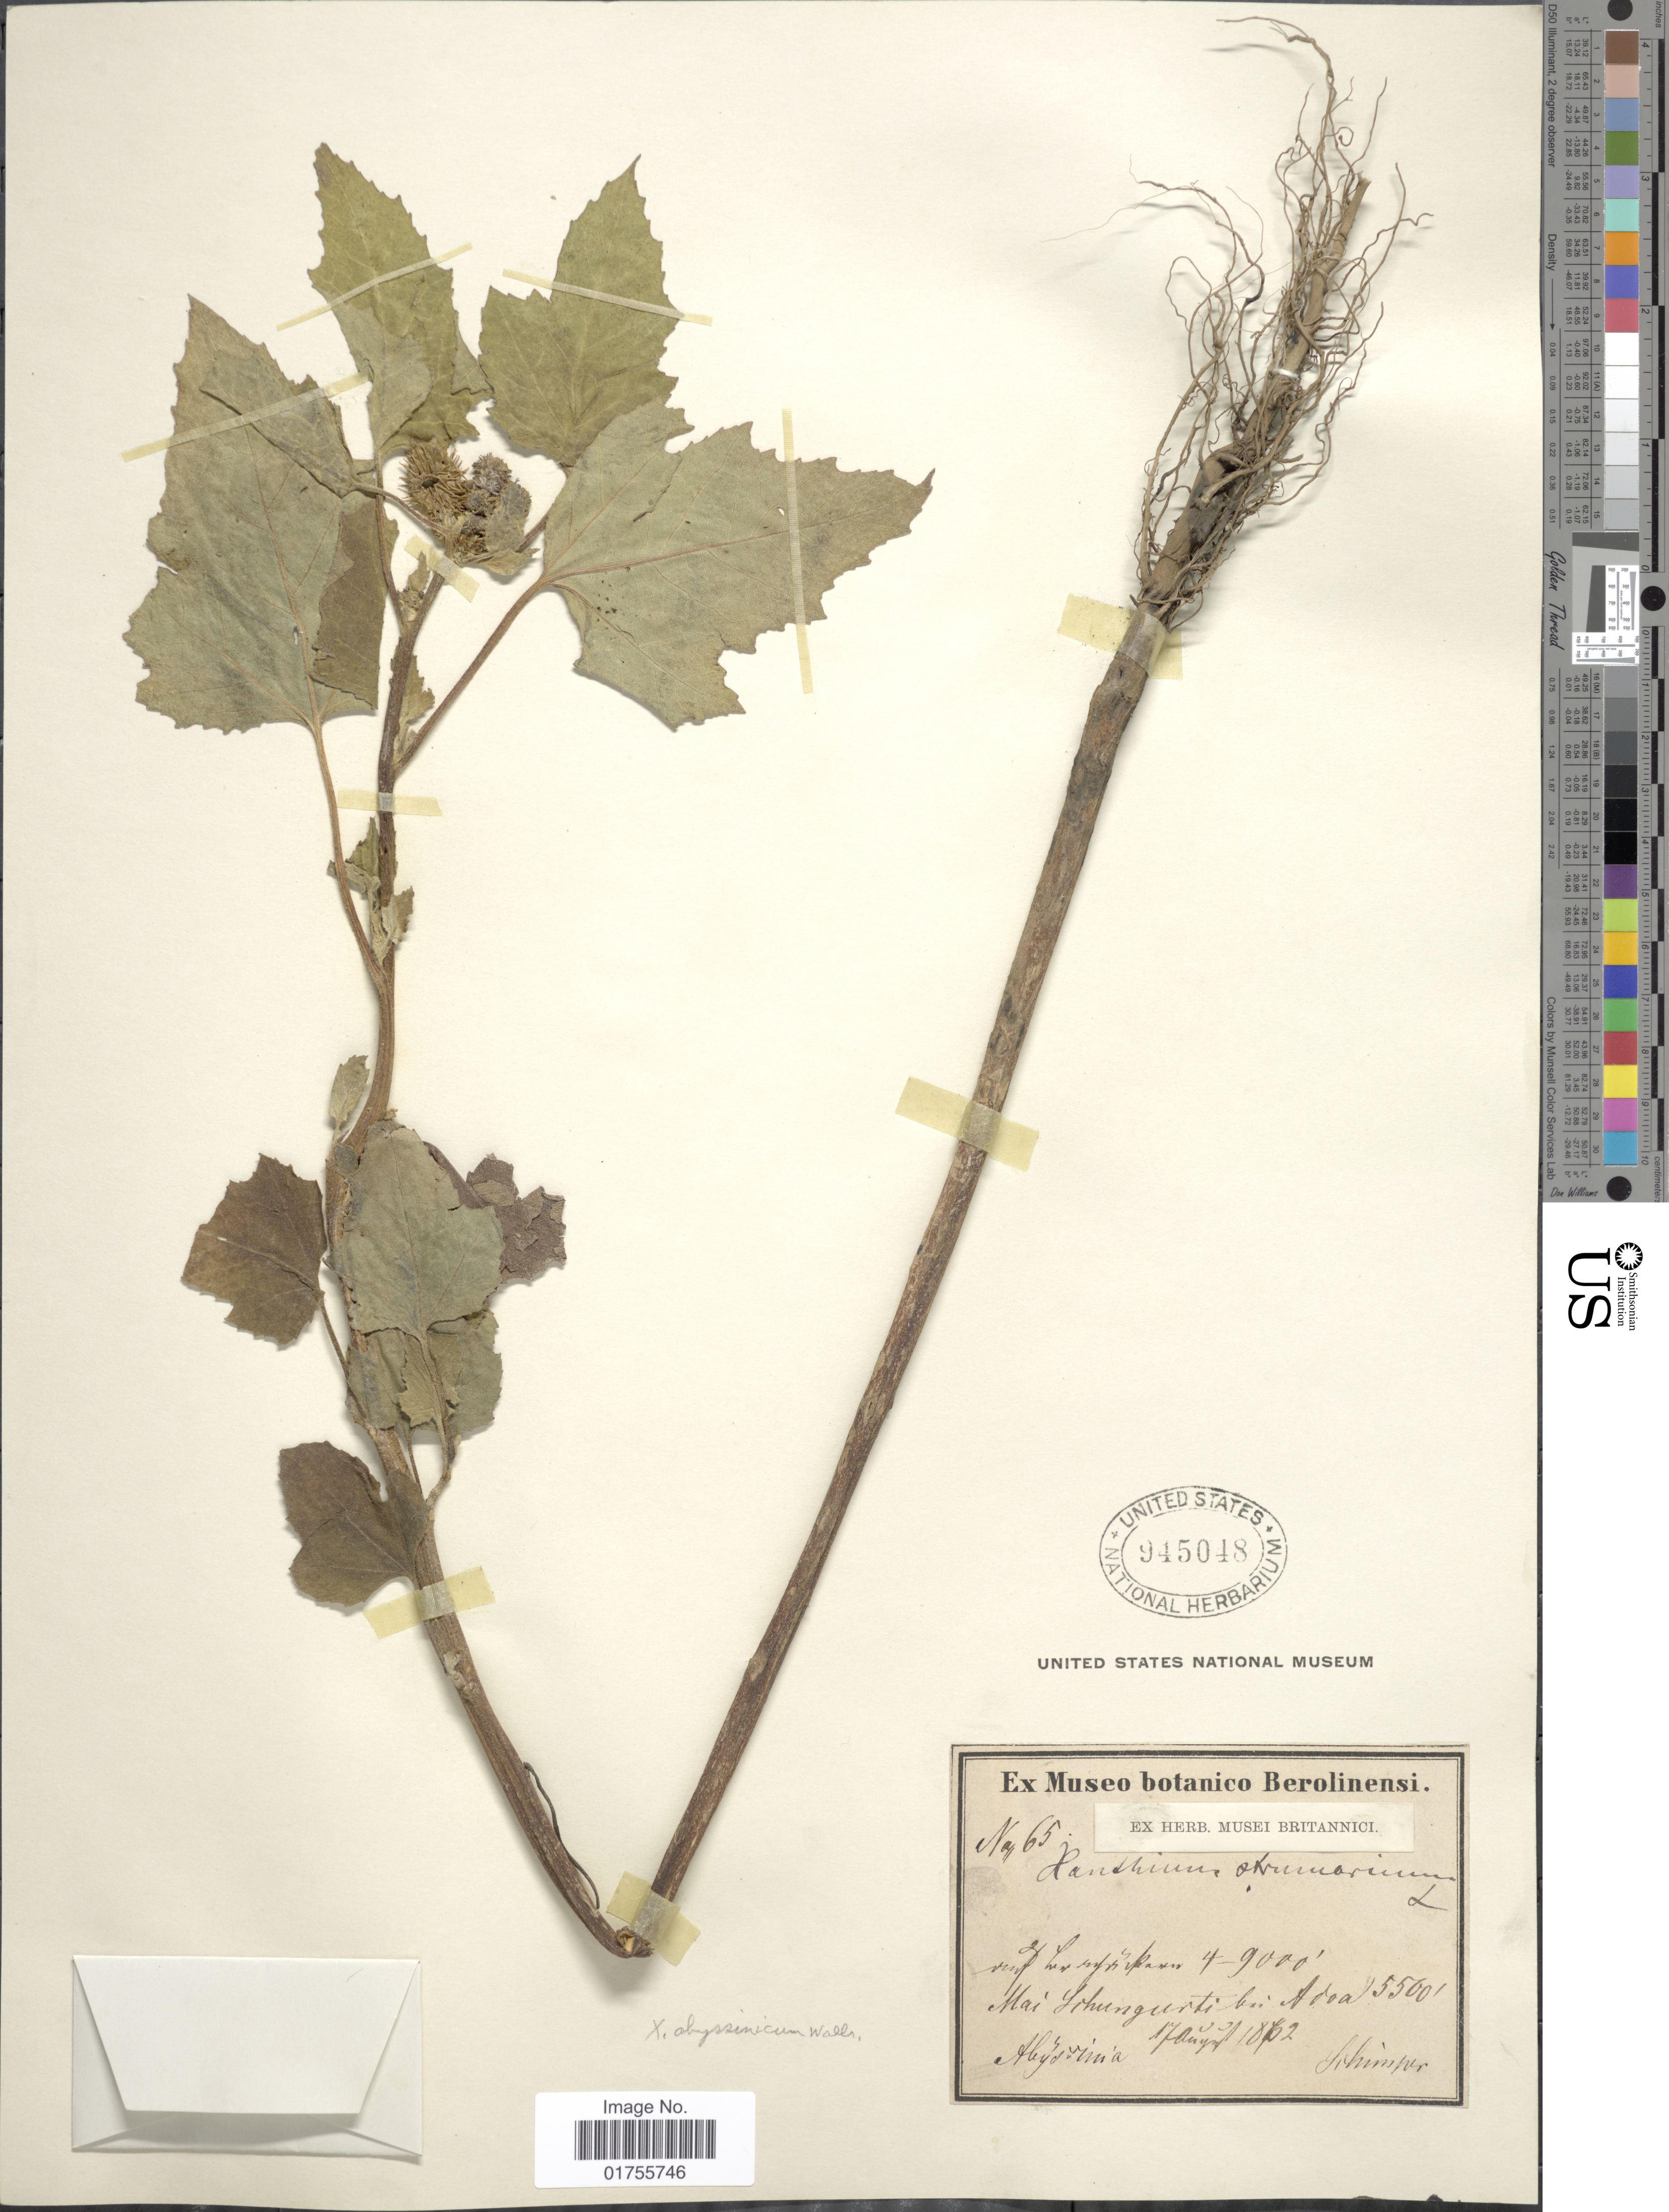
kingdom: Plantae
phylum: Tracheophyta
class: Magnoliopsida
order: Asterales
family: Asteraceae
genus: Xanthium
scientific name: Xanthium absynnicum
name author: Wallr.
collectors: -. Schimper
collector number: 65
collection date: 1862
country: Ethiopia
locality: Mai Schungurti bei Adoa [interpreted], Abyssinia.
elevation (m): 1676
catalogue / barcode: US 945048